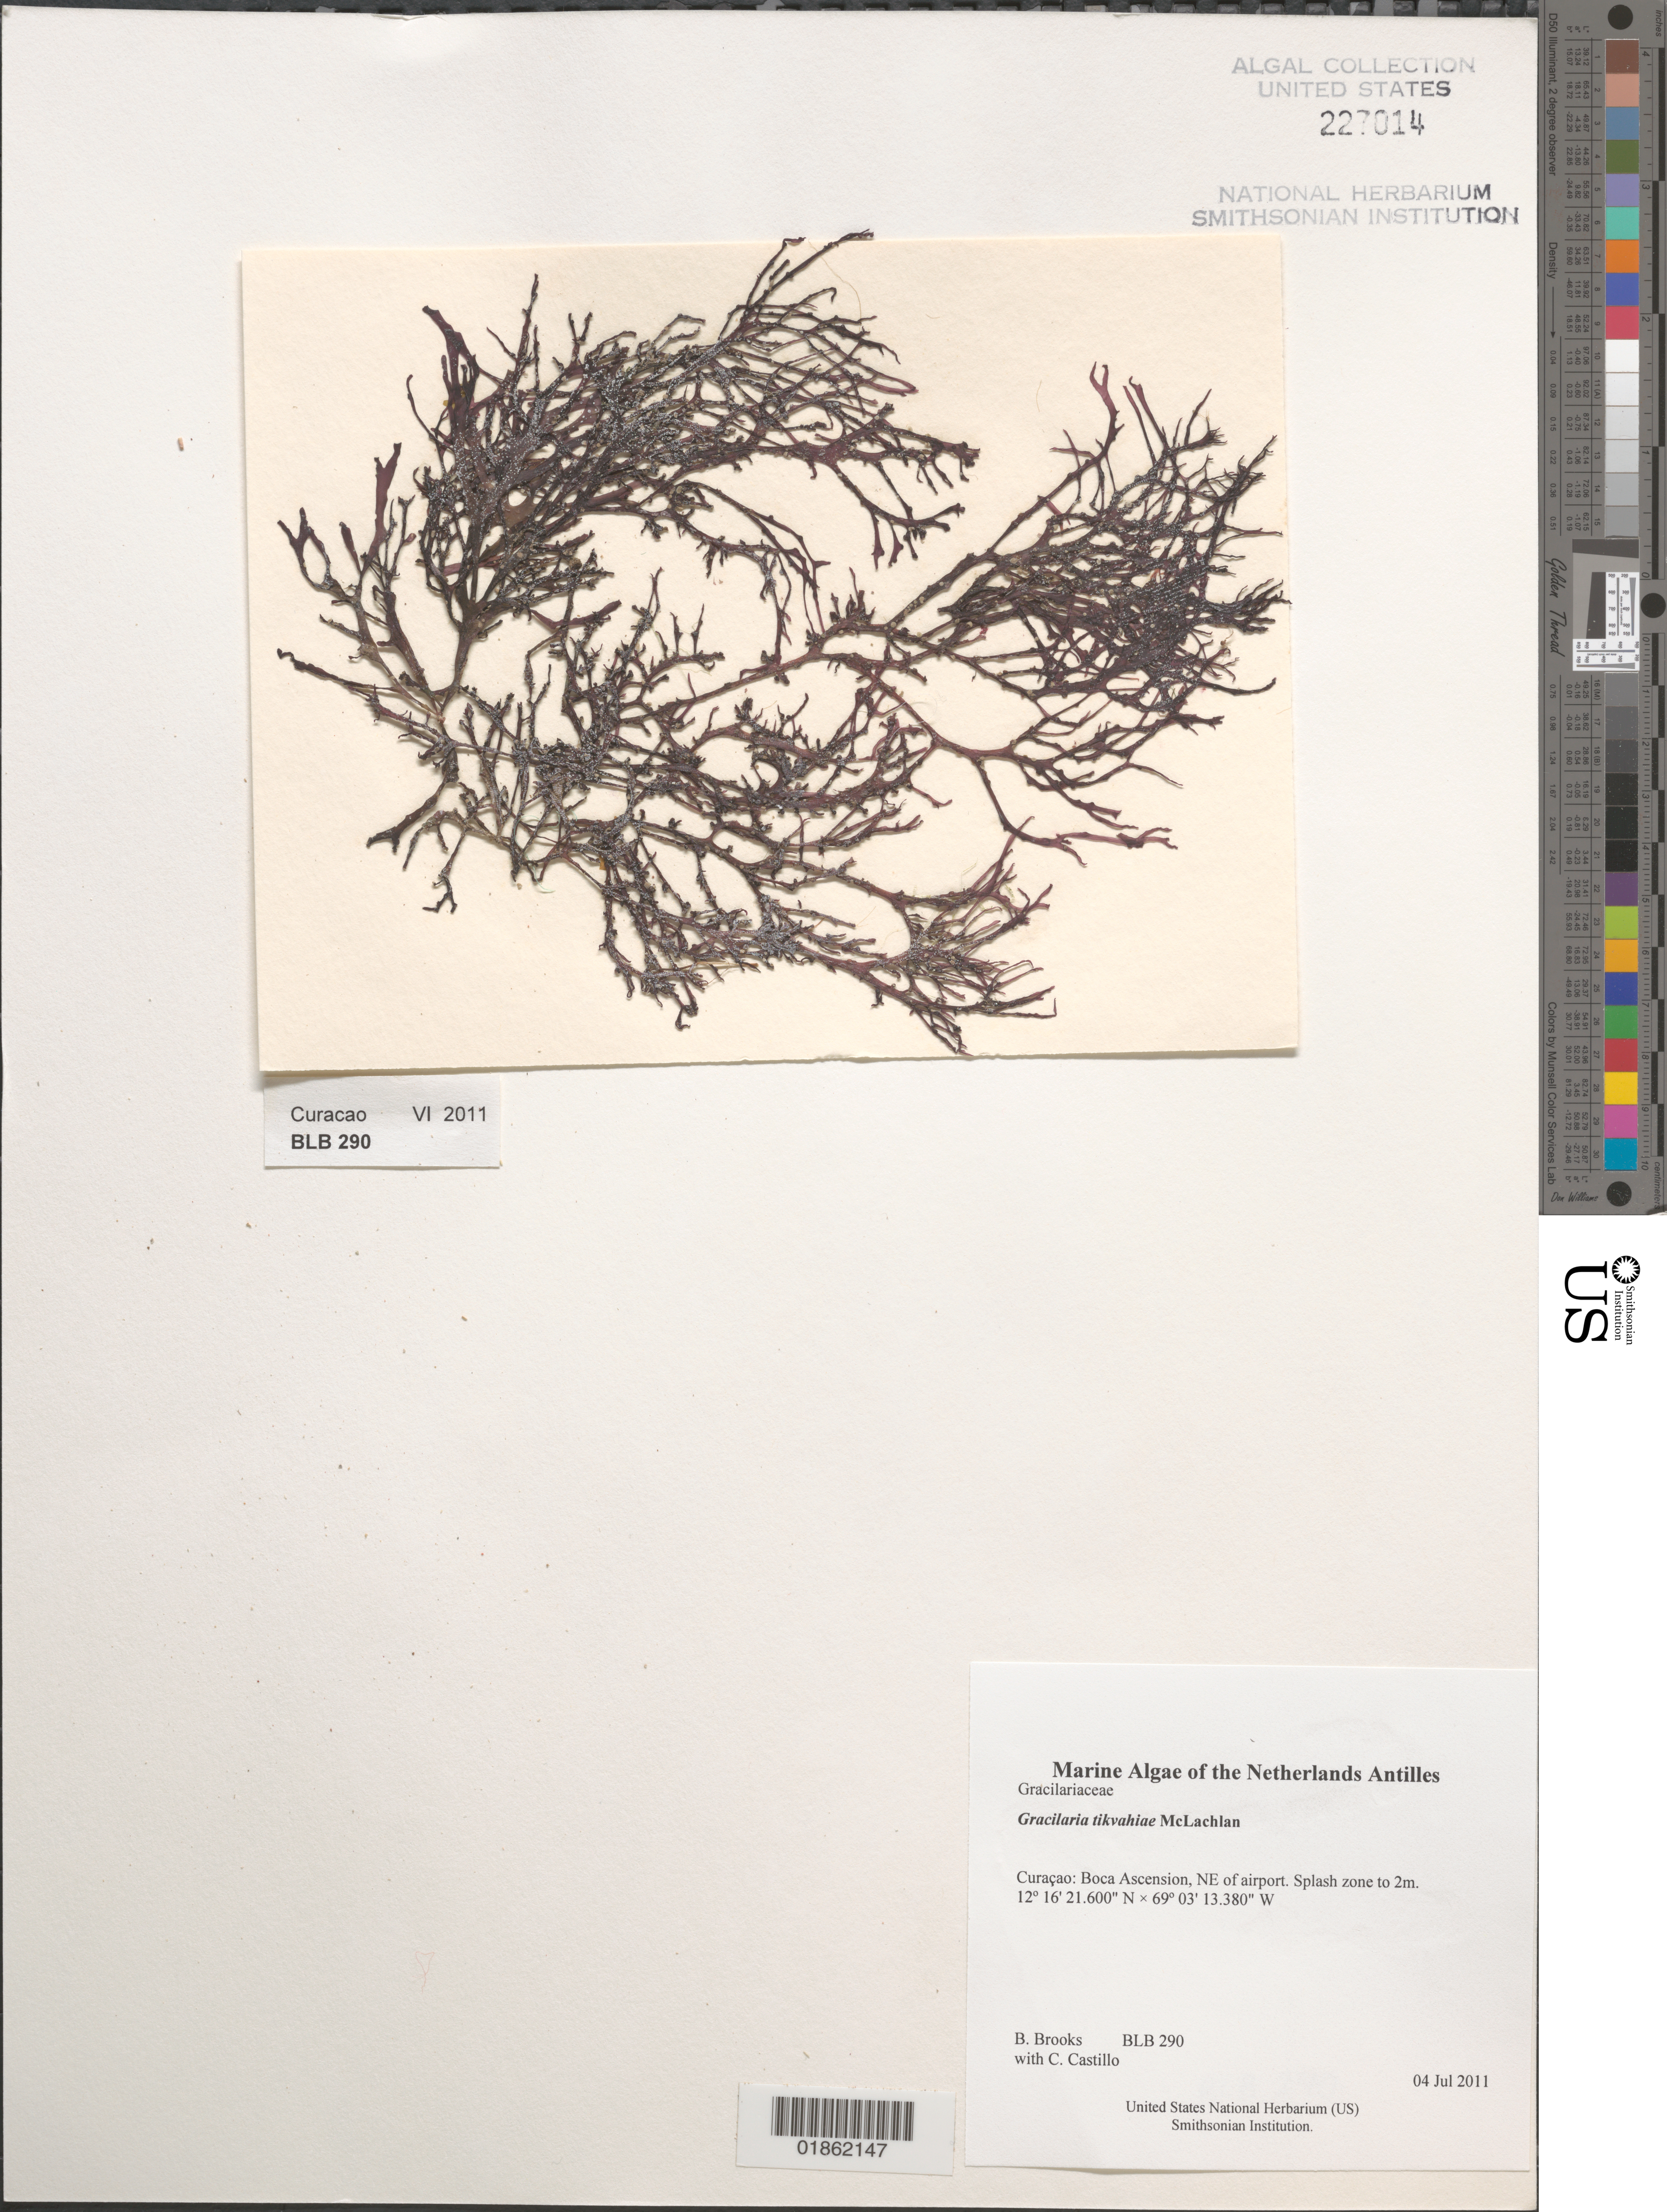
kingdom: Plantae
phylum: Rhodophyta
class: Florideophyceae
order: Gracilariales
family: Gracilariaceae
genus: Gracilaria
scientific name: Gracilaria tikvahiae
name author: McLachlan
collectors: B. Brooks & C. Castillo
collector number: BLB 290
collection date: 2011-07-04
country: Curaçao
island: Curaçao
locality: Boca Ascension, NE of airport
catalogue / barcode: US 227014